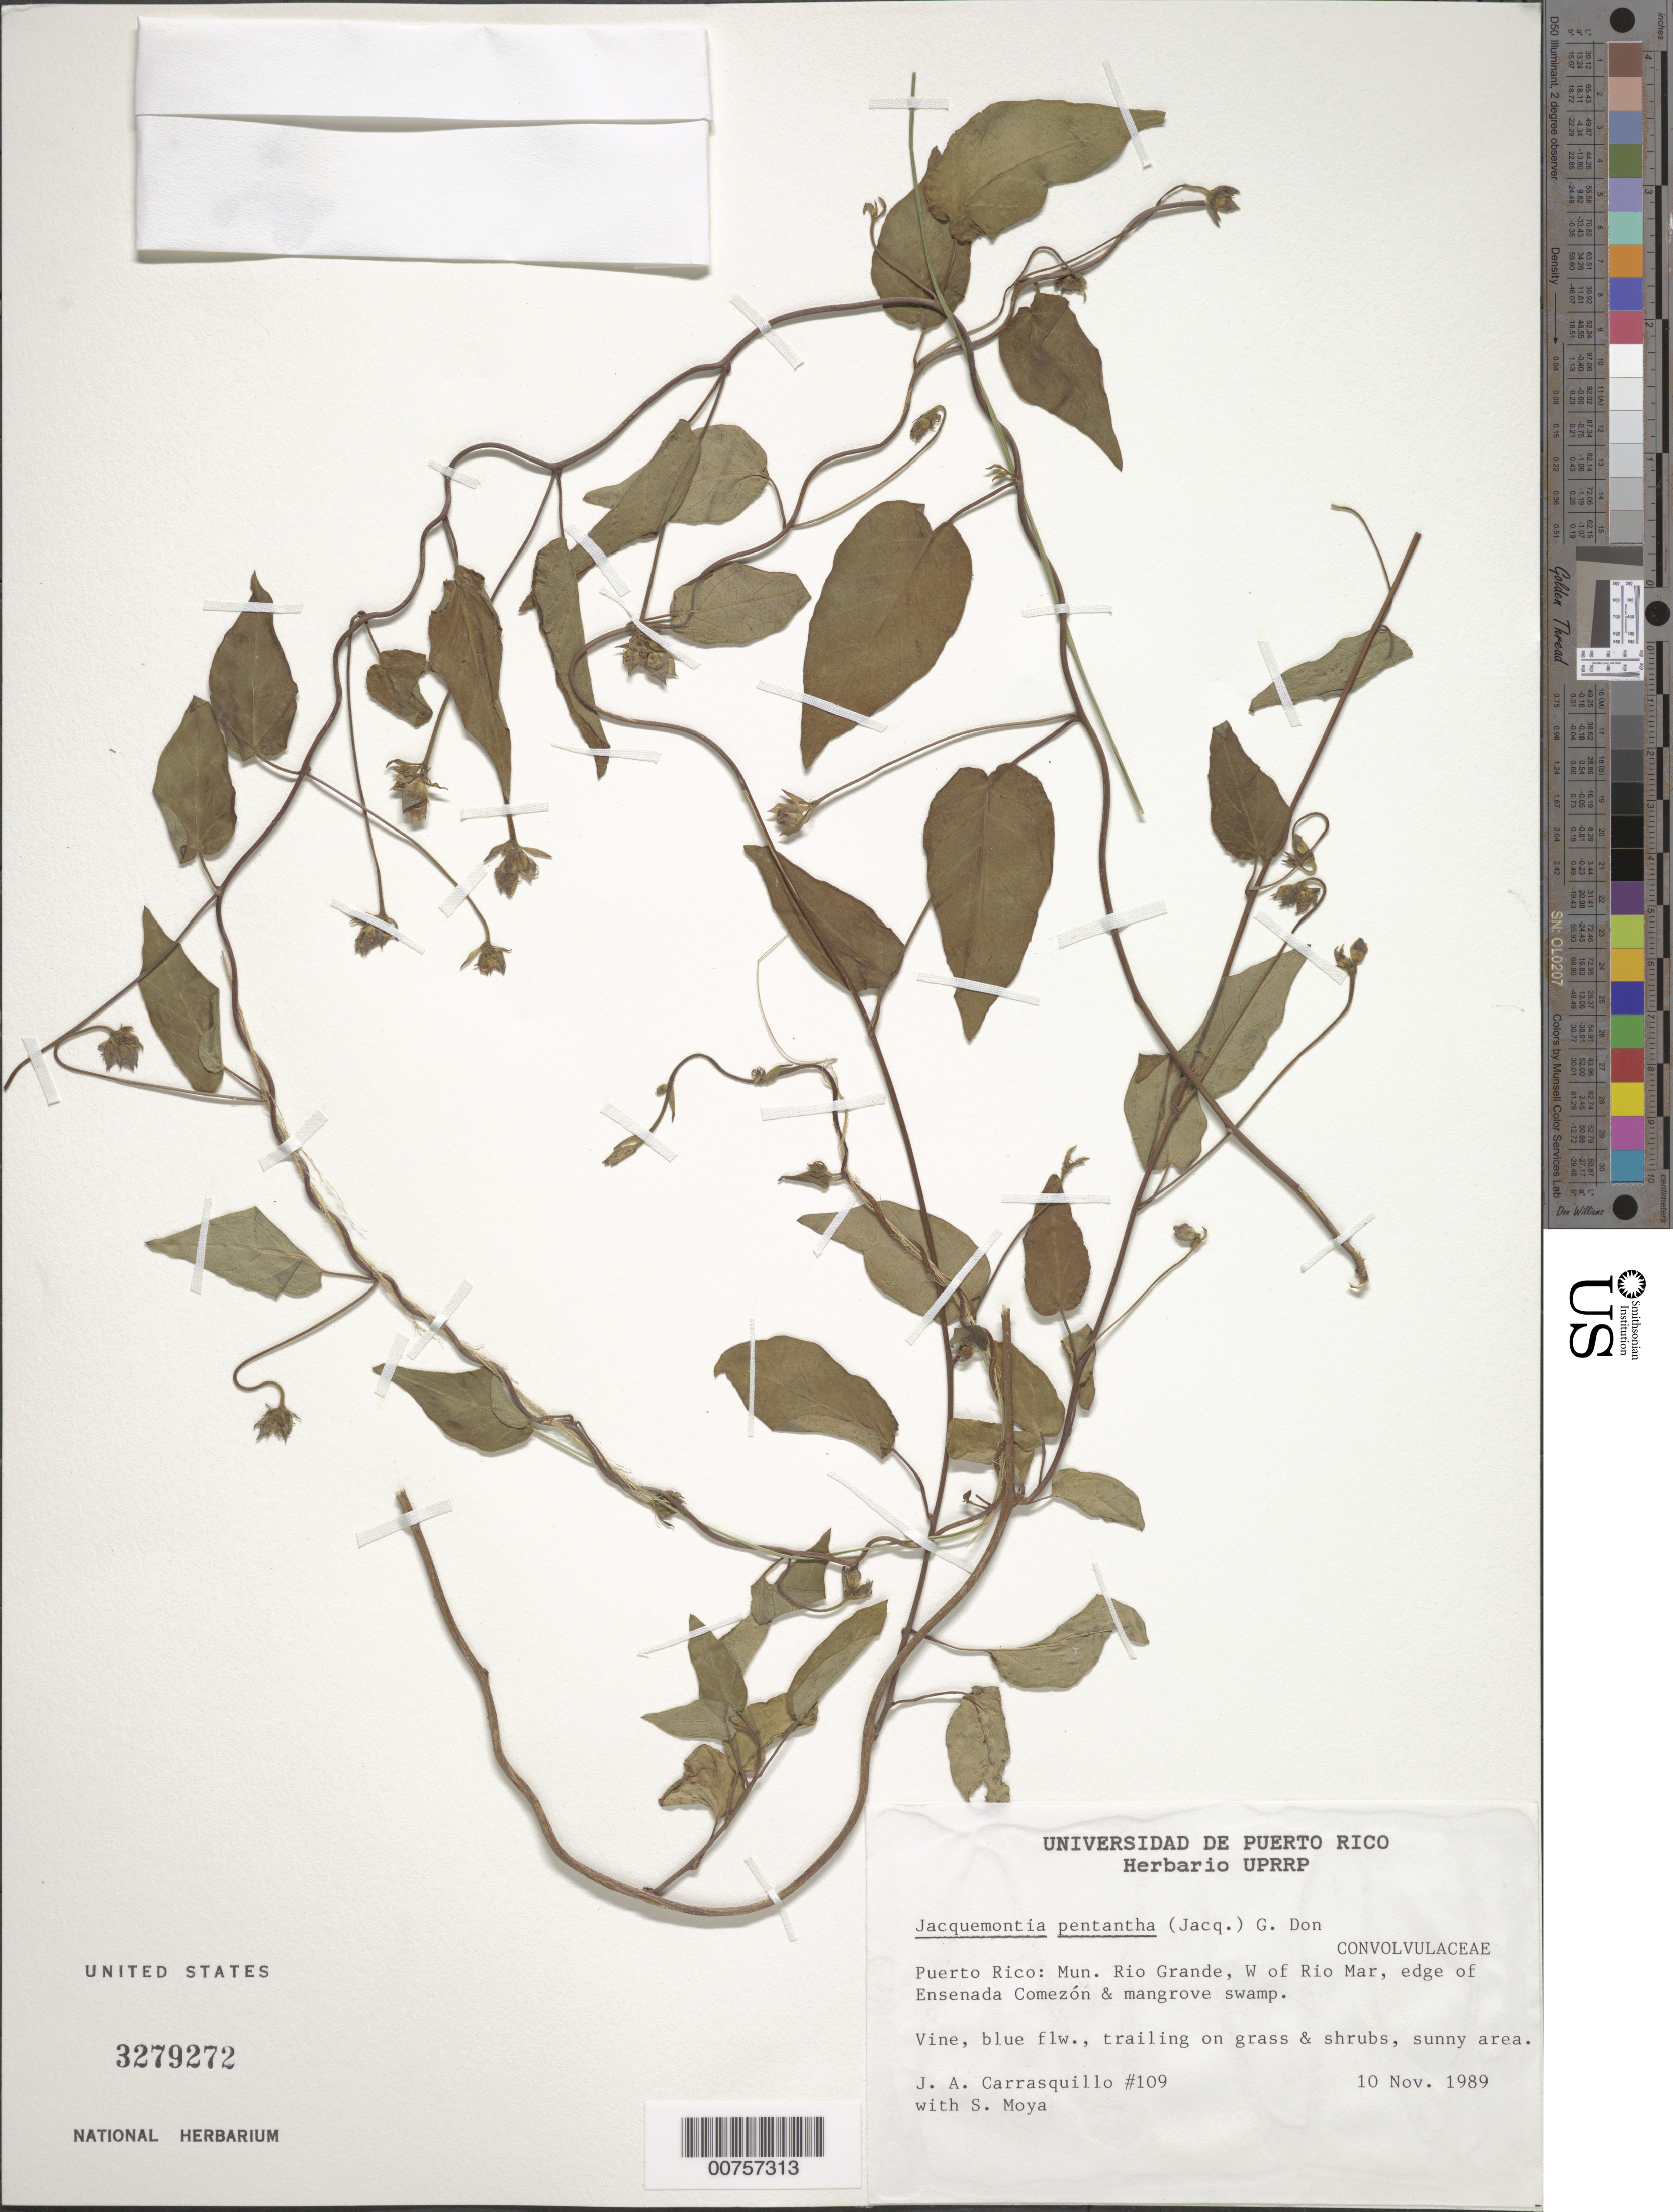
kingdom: Plantae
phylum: Tracheophyta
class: Magnoliopsida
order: Solanales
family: Convolvulaceae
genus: Jacquemontia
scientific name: Jacquemontia pentanthos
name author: (Jacq.) G. Don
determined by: Robertson, K. R.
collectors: J. Carrasquillo & S. Moya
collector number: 109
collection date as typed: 10 Nov 1989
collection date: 1989-11-10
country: Puerto Rico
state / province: Río Grande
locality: Mun. Río Grande, W of Río Mar, edge of Ensenada Comezón & mangrove swamp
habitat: Trailing on grass and shrubs, sunny area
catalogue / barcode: US 3279272